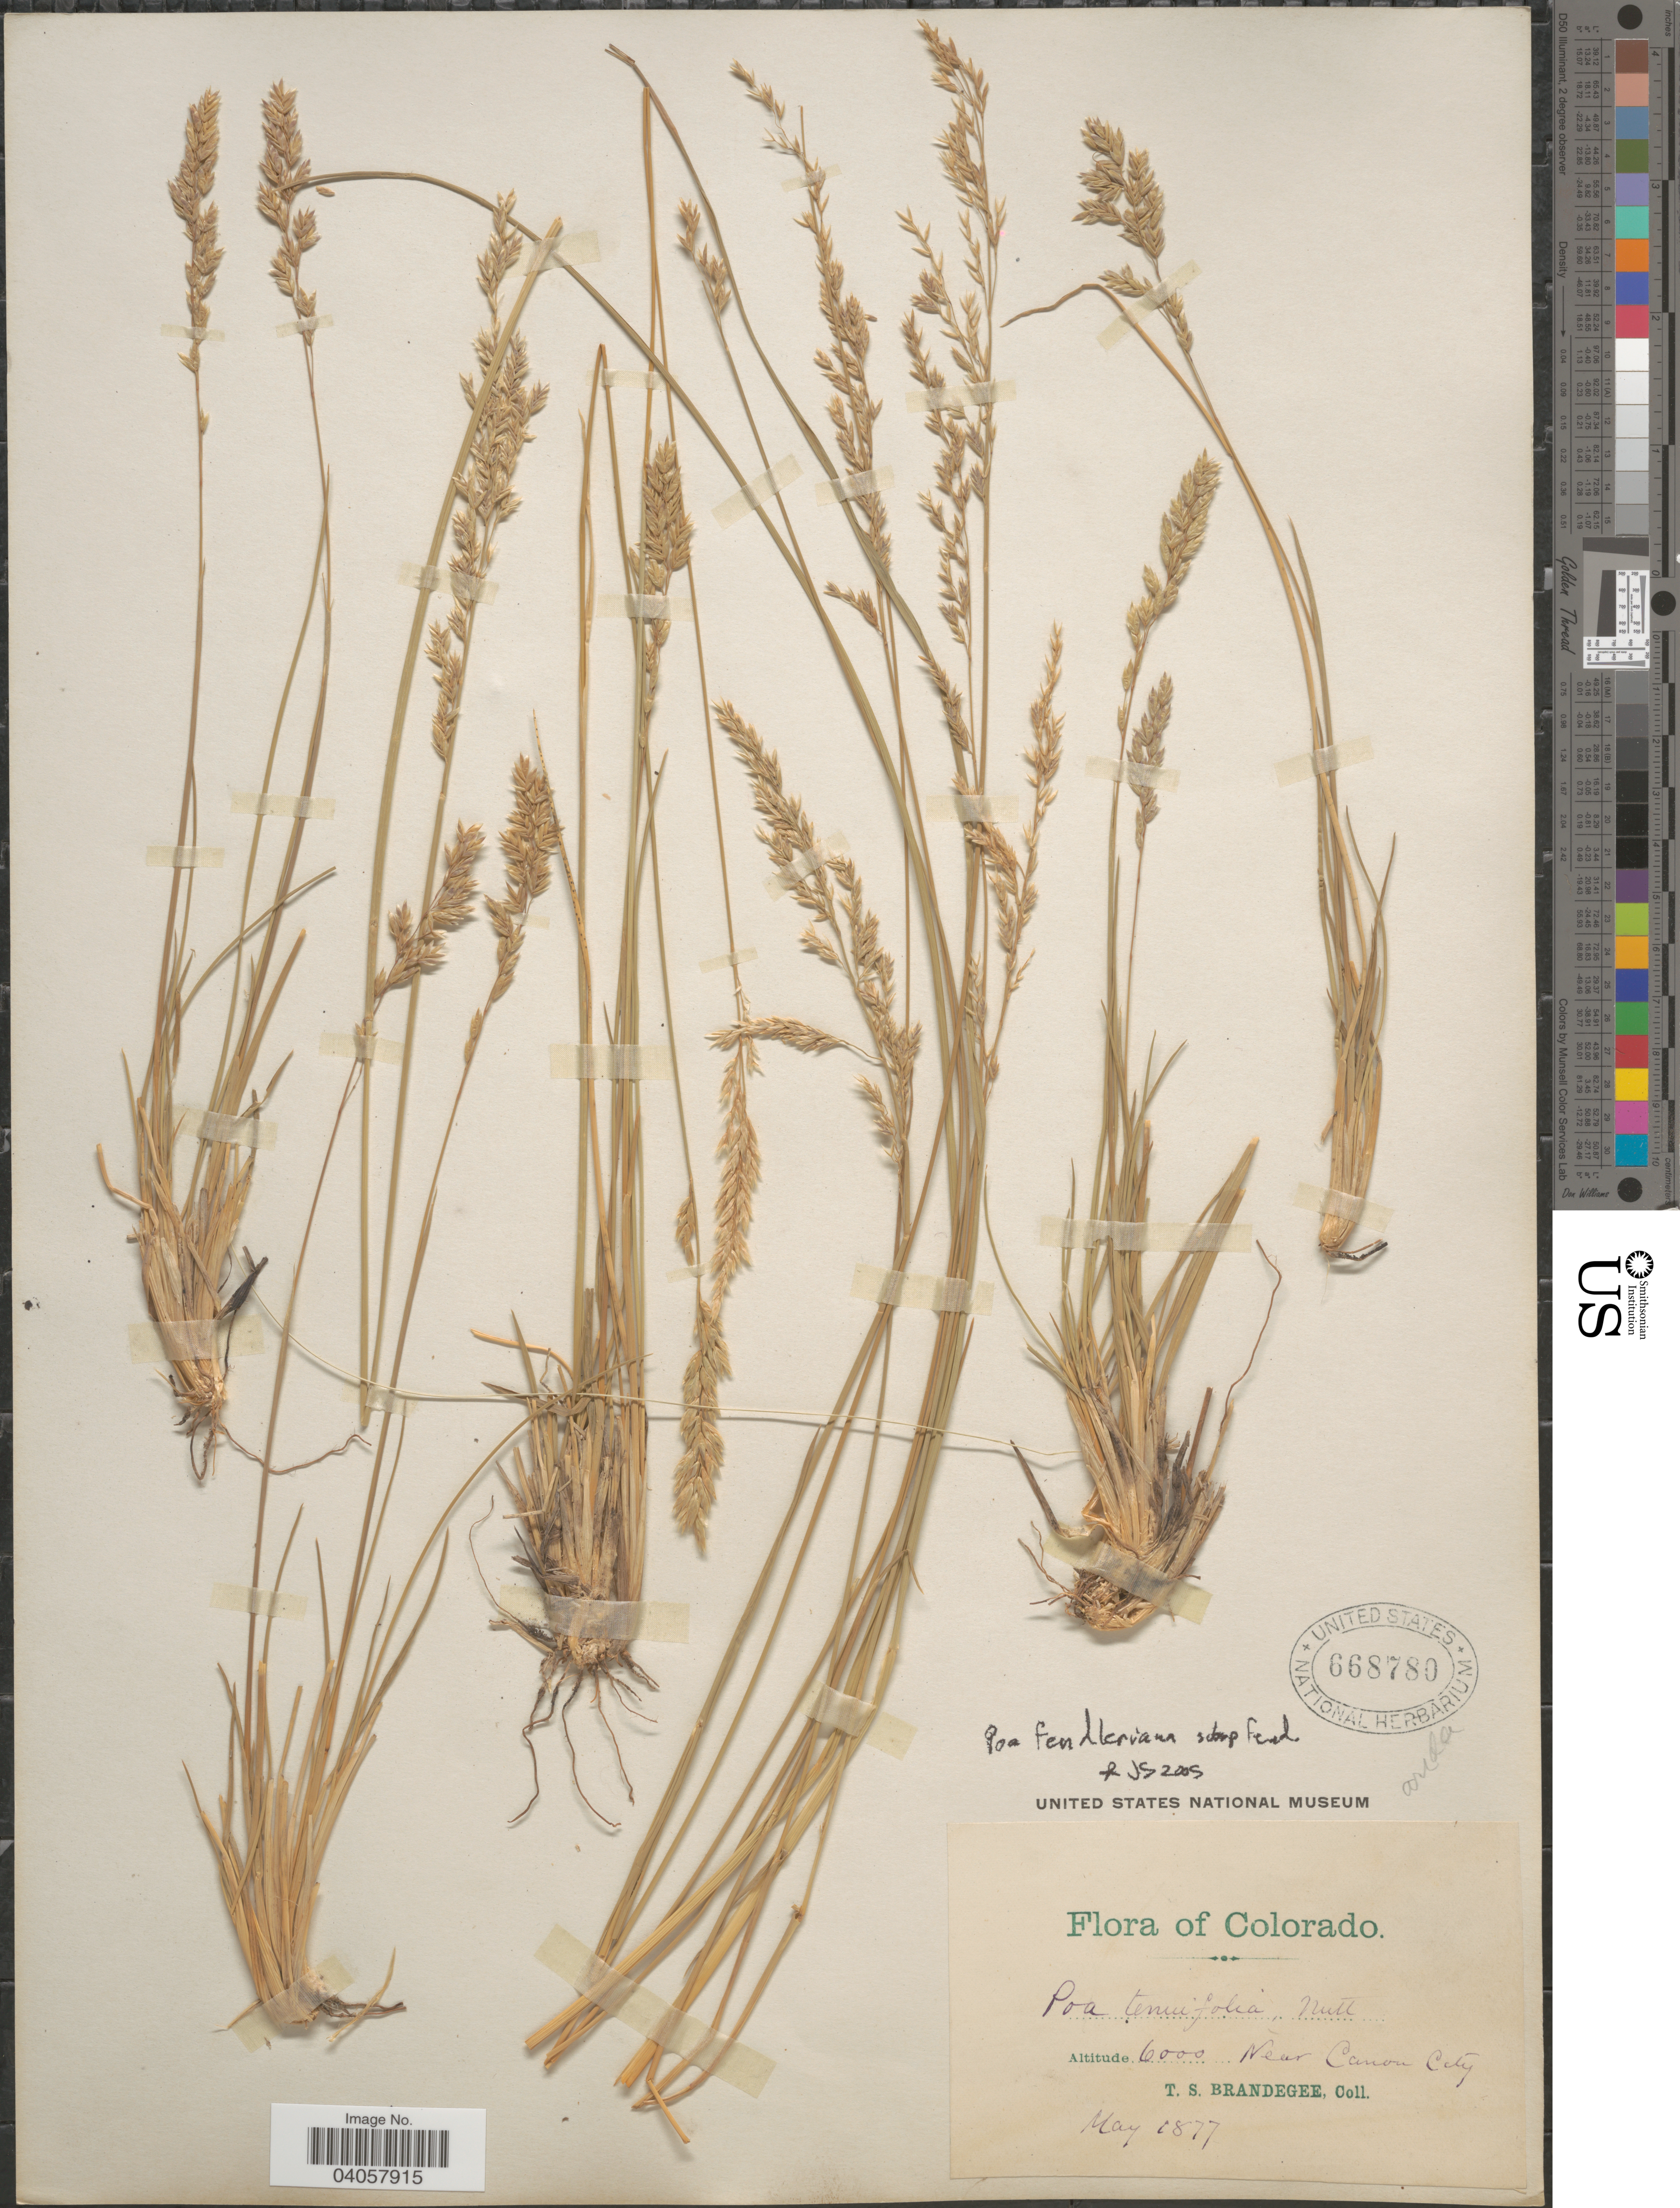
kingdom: Plantae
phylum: Tracheophyta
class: Liliopsida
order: Poales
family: Poaceae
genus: Poa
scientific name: Poa fendleriana subsp. fendleriana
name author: (Steud.) Vasey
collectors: T. S. Brandegee (herbarium)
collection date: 1877-05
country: United States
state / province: Colorado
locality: Near Canon City.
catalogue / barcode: US 668780